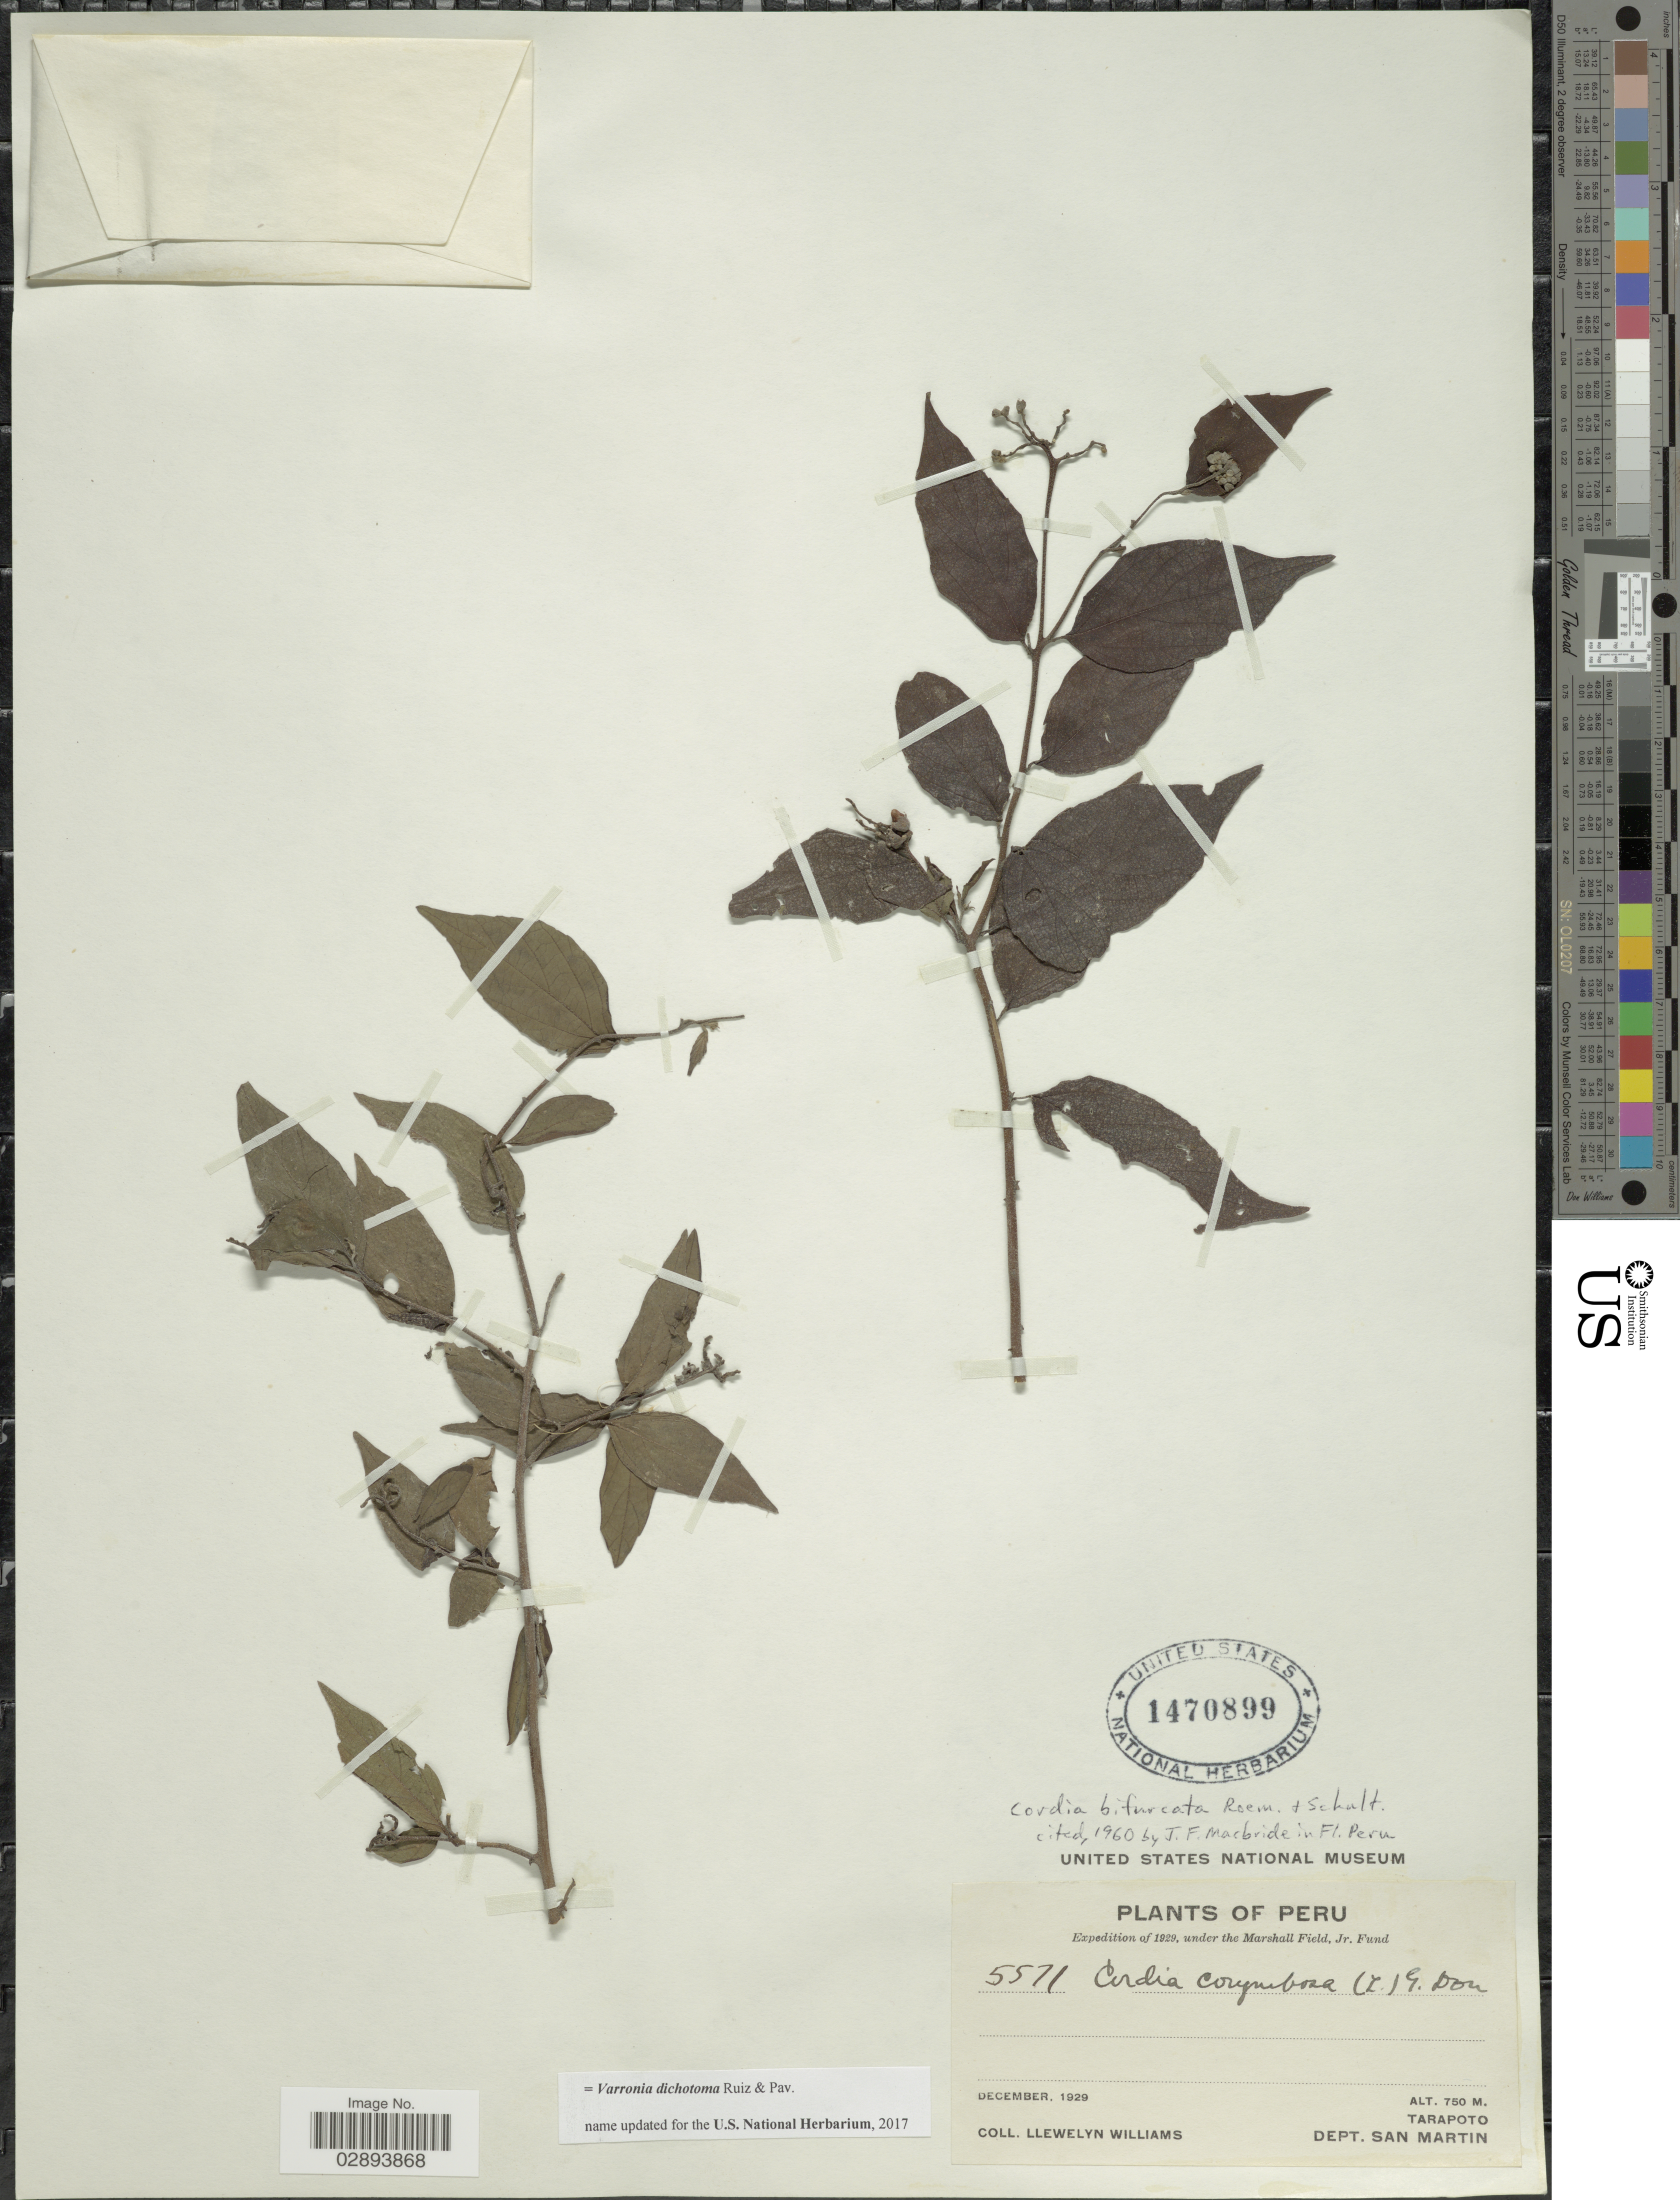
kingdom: Plantae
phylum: Tracheophyta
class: Magnoliopsida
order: Boraginales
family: Cordiaceae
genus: Varronia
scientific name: Varronia dichotoma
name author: Ruiz & Pav.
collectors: Ll. Williams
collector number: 5571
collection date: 1929-12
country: Peru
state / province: San Martín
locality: Tarapoto, Dept. San Martin.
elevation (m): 750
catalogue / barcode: US 1470899